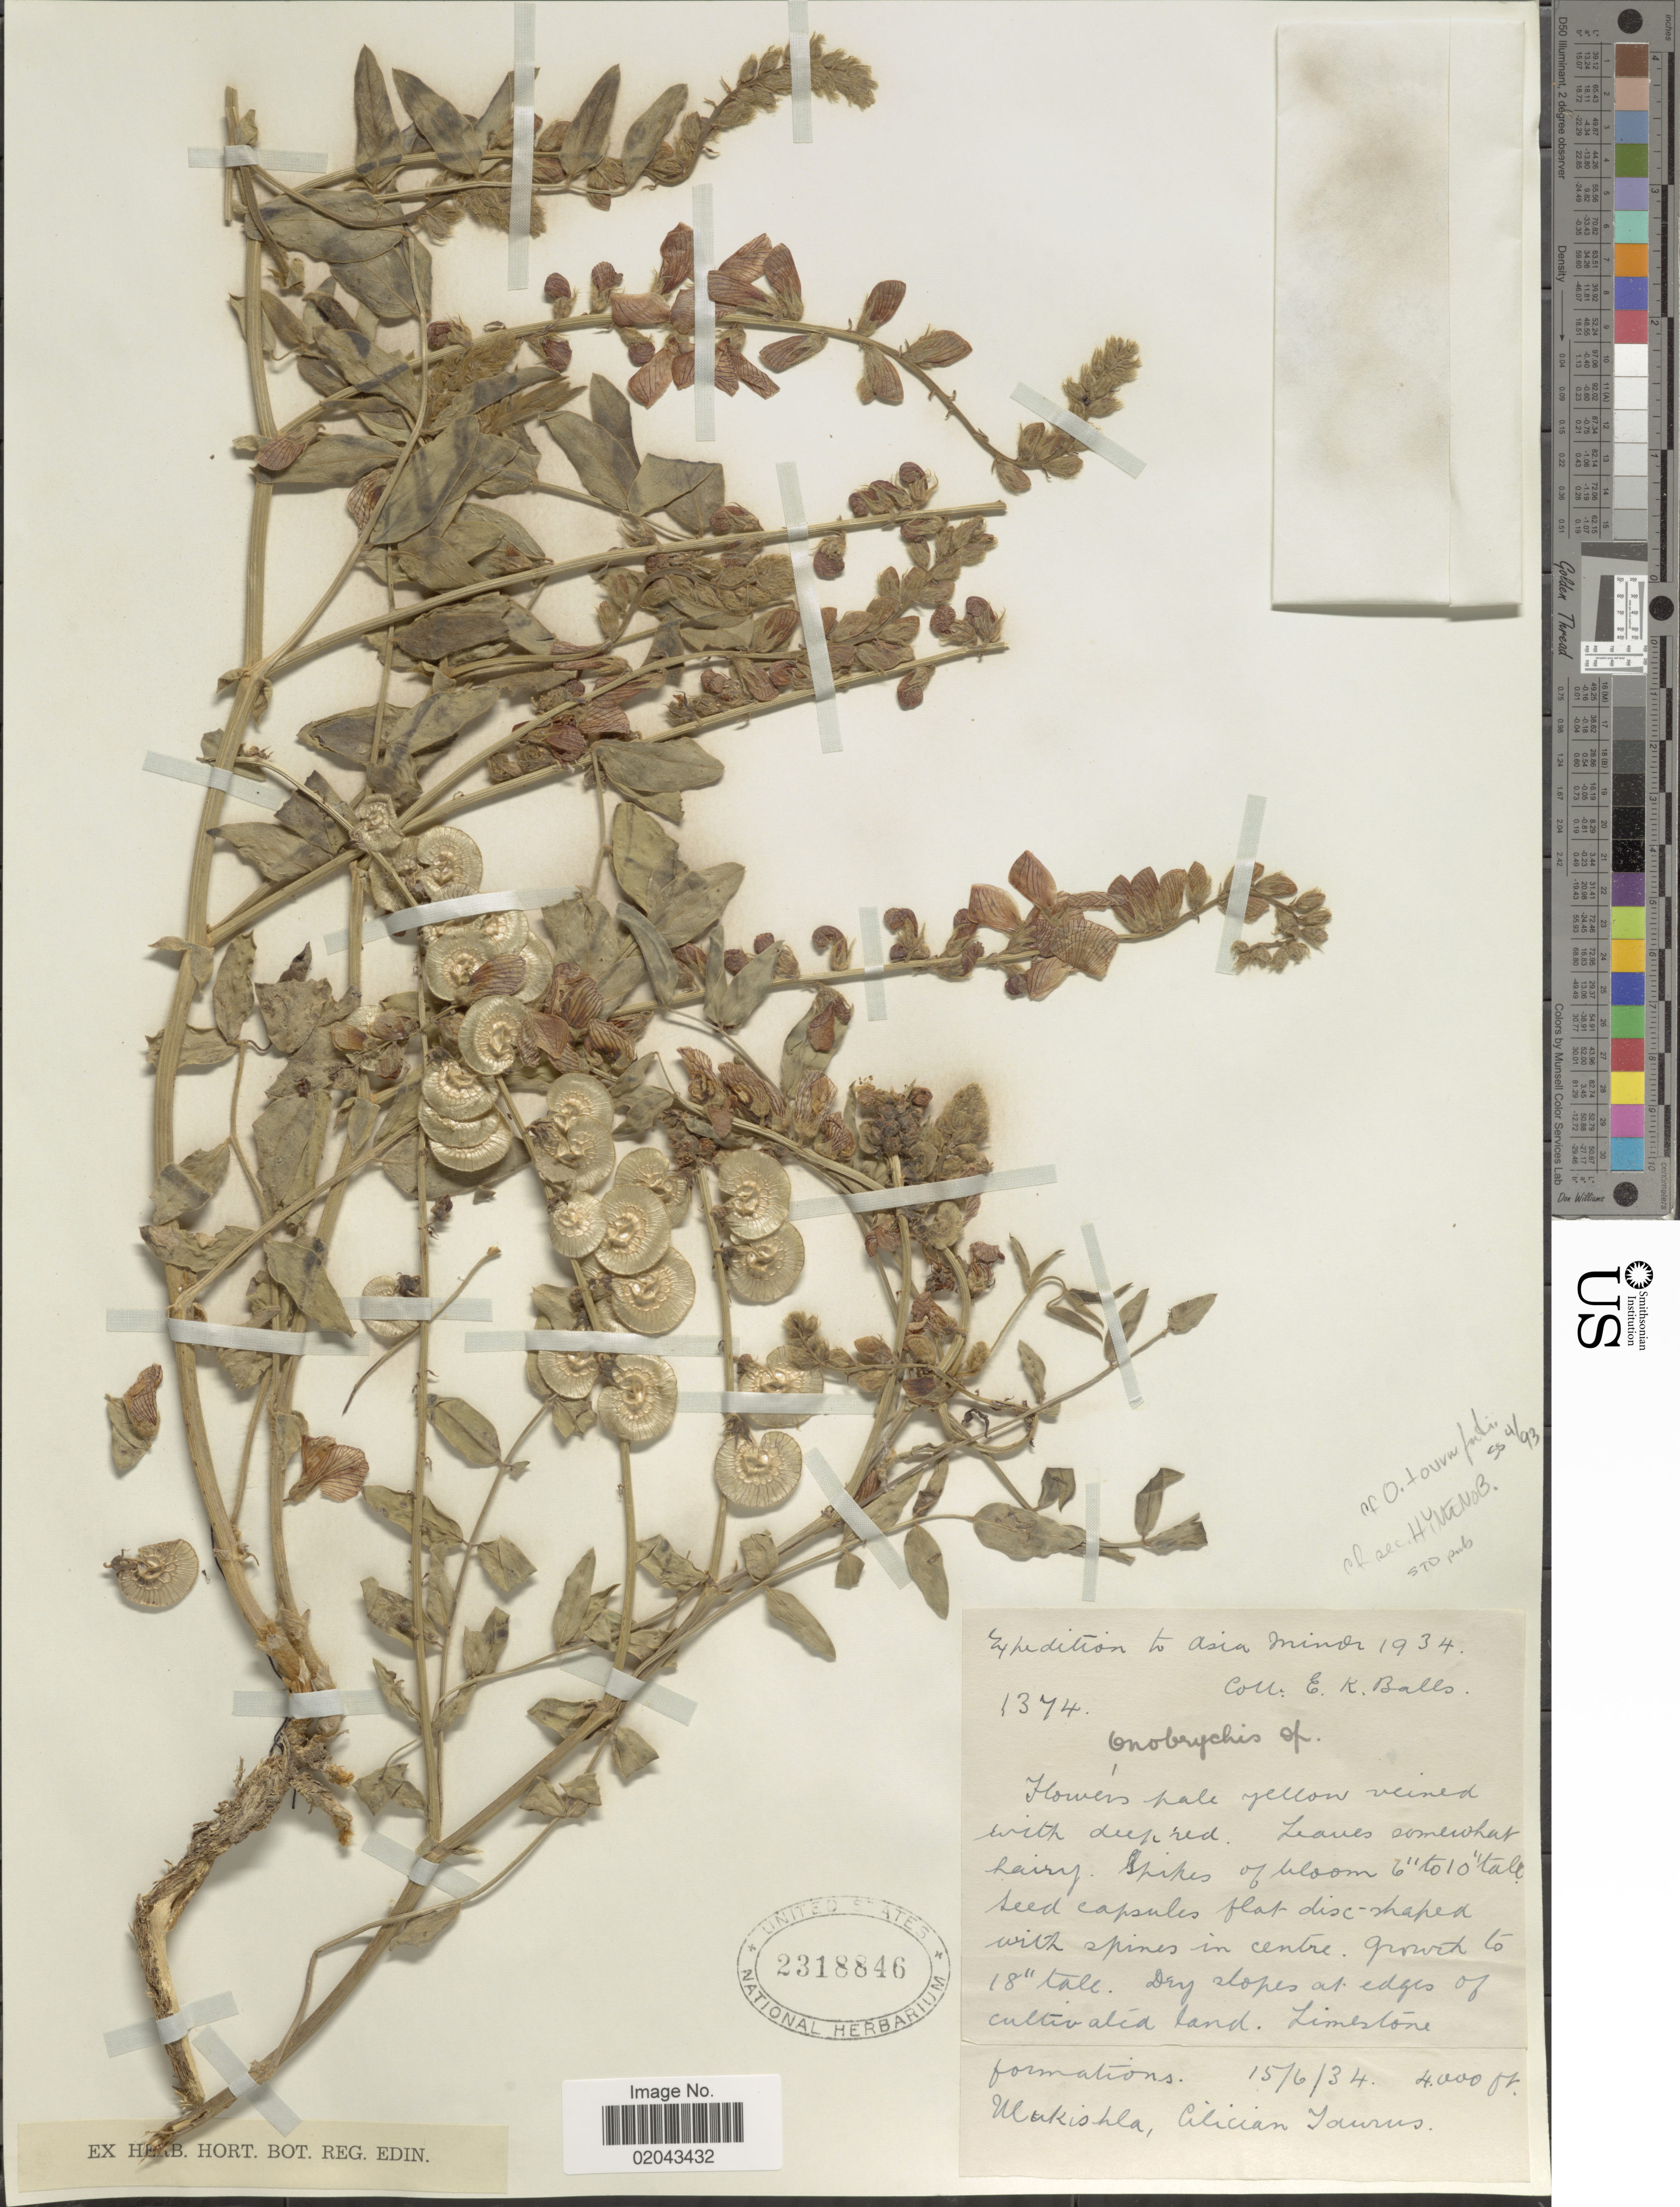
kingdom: Plantae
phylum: Tracheophyta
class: Magnoliopsida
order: Fabales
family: Fabaceae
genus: Onobrychis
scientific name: Onobrychis tournefortii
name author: Desv.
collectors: E. K. Balls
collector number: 1374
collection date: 1934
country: Turkey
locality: Asia Minor, Ulukishla, Cilician Taurus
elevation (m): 1219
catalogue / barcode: US 2318846